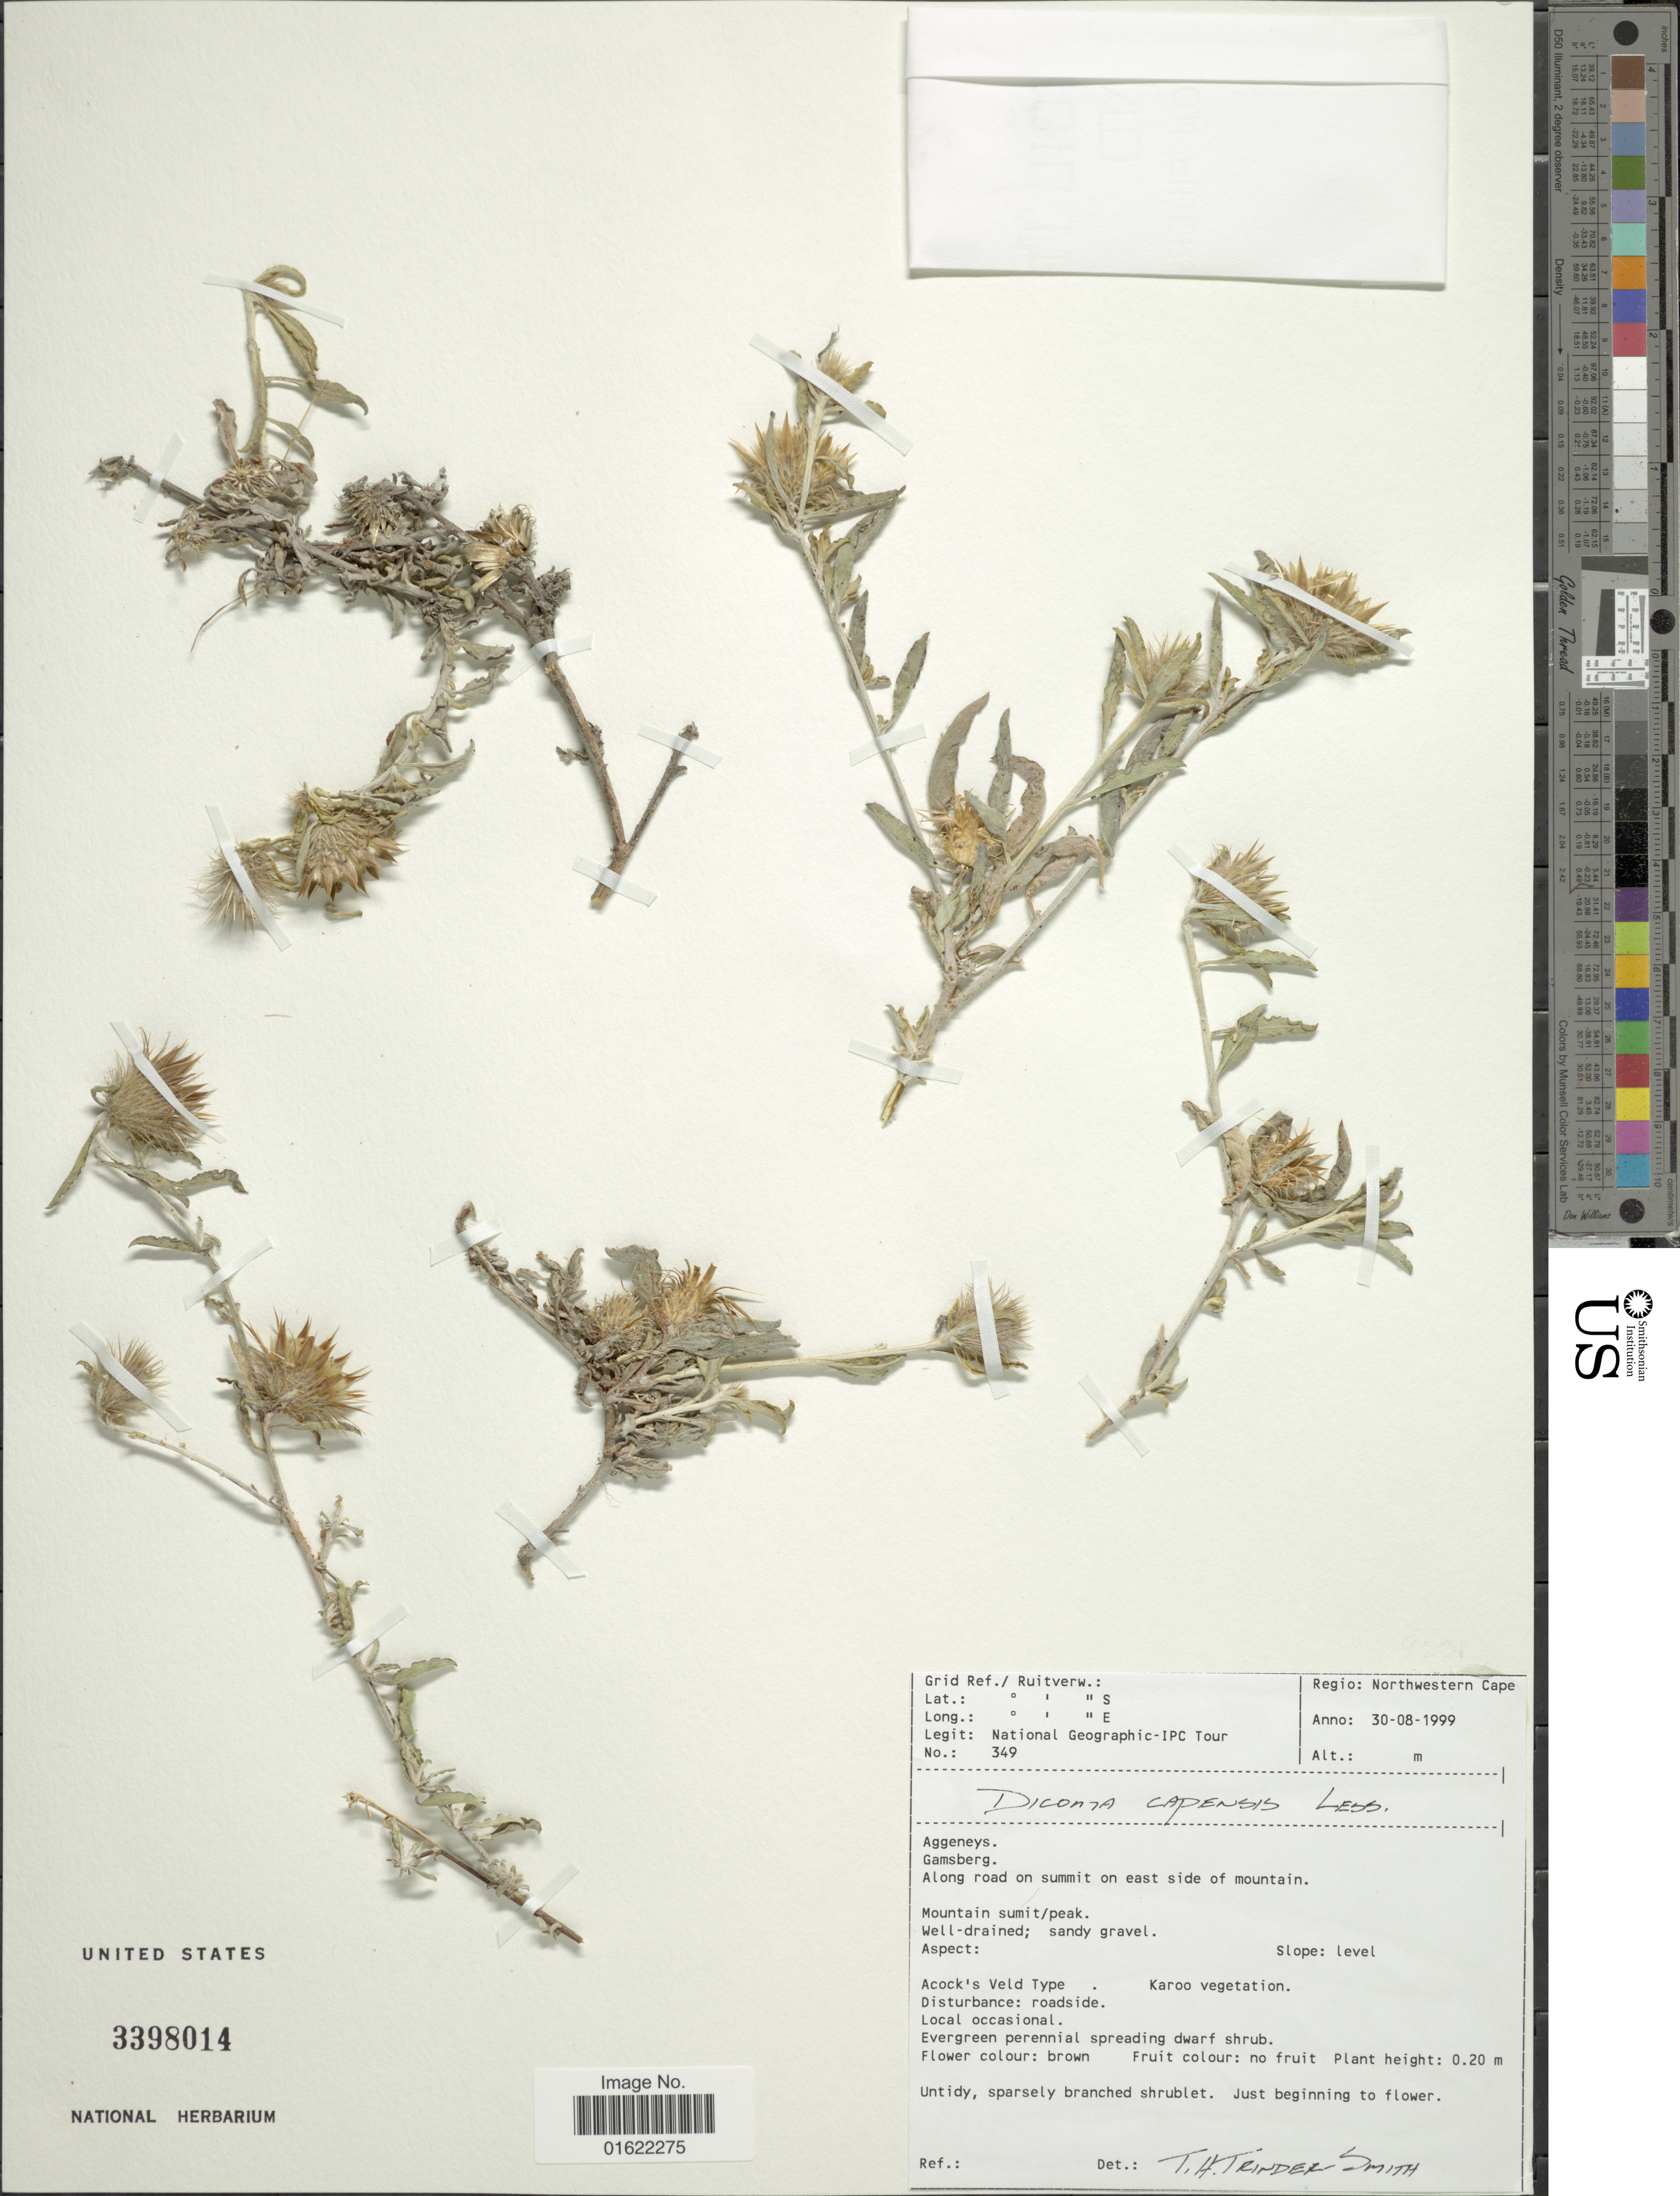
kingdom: Plantae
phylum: Tracheophyta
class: Magnoliopsida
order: Asterales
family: Asteraceae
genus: Dicoma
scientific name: Dicoma capensis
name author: Less.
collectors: T. H. Trinder-Smith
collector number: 349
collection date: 1999-08-30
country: South Africa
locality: Regio: Northwestern Cape, Aggeneys, Gamsberg, along road on summit on east side of mountain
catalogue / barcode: US 3398014